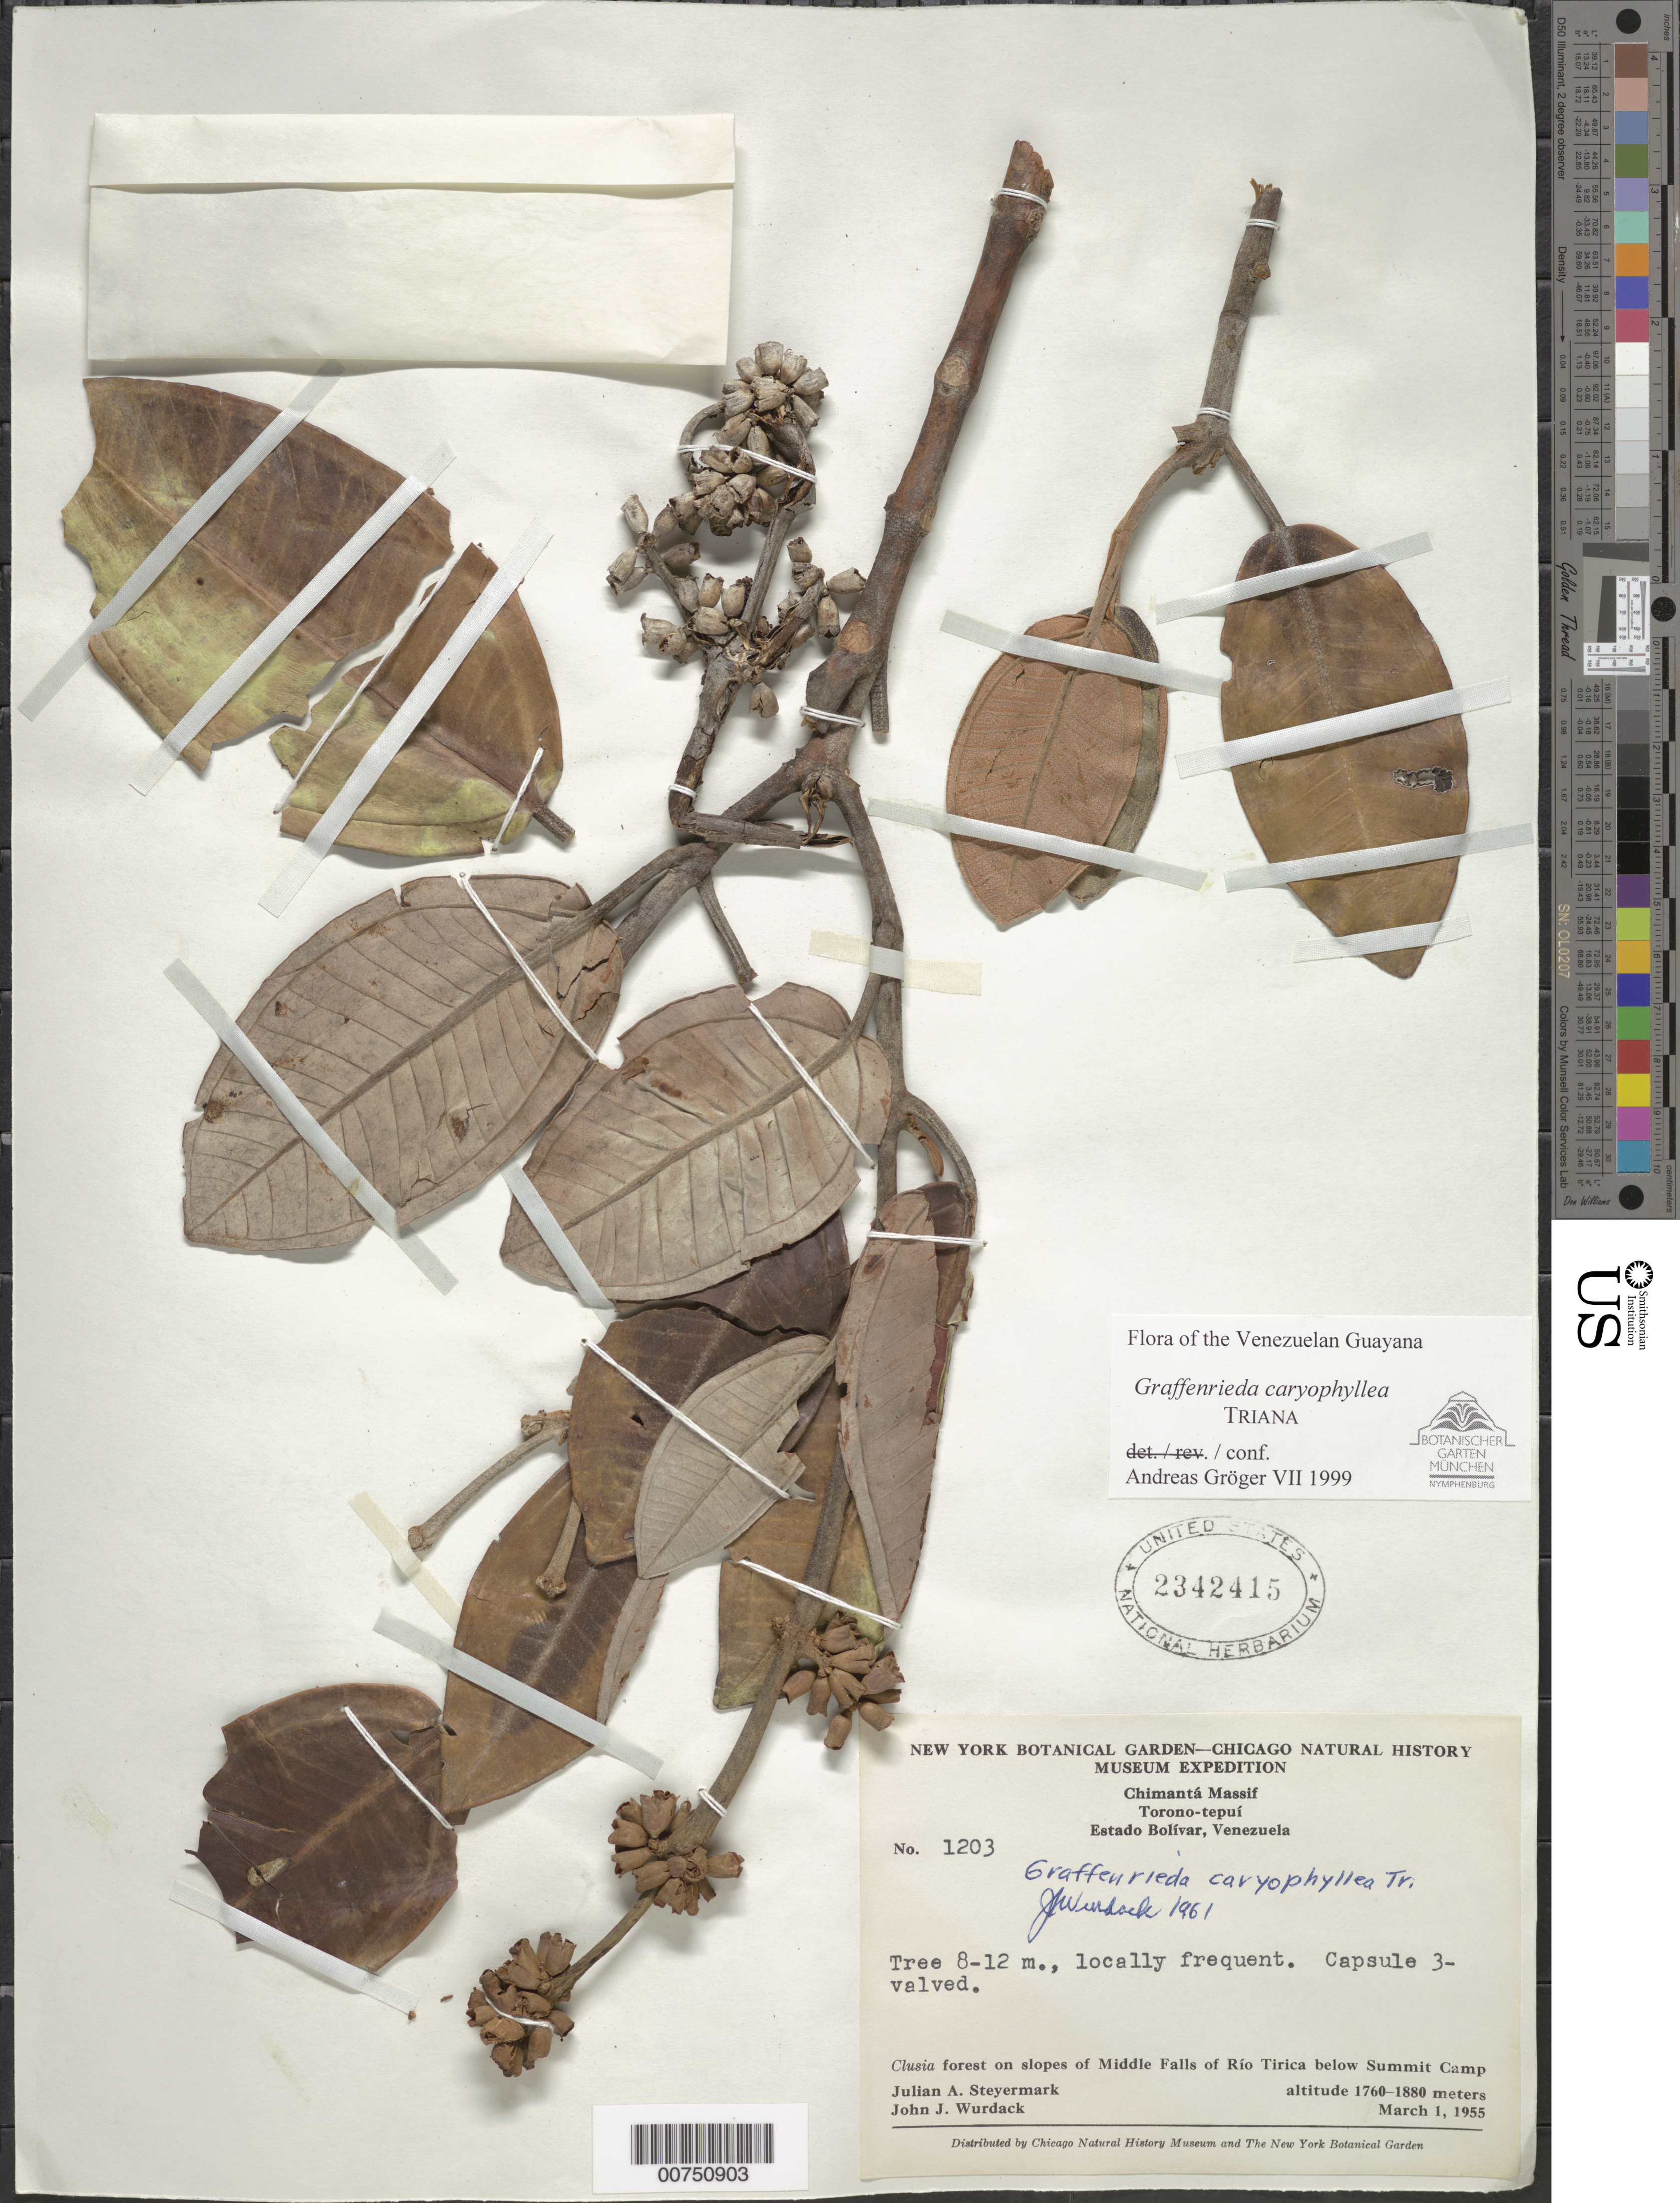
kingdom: Plantae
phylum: Tracheophyta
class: Magnoliopsida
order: Myrtales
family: Melastomataceae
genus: Graffenrieda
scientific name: Graffenrieda caryophyllea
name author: Triana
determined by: Gröger, A.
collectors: J. Steyermark & J. J. Wurdack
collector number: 55 1203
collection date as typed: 1-Mar-55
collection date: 1955-03-01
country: Venezuela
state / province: Bolívar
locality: Chimantá Massif, Torono-tepuí, Middle Falls of Río Tirica, below Summit Camp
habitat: Clusia forest on slopes of falls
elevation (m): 1760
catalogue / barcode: US 2342415